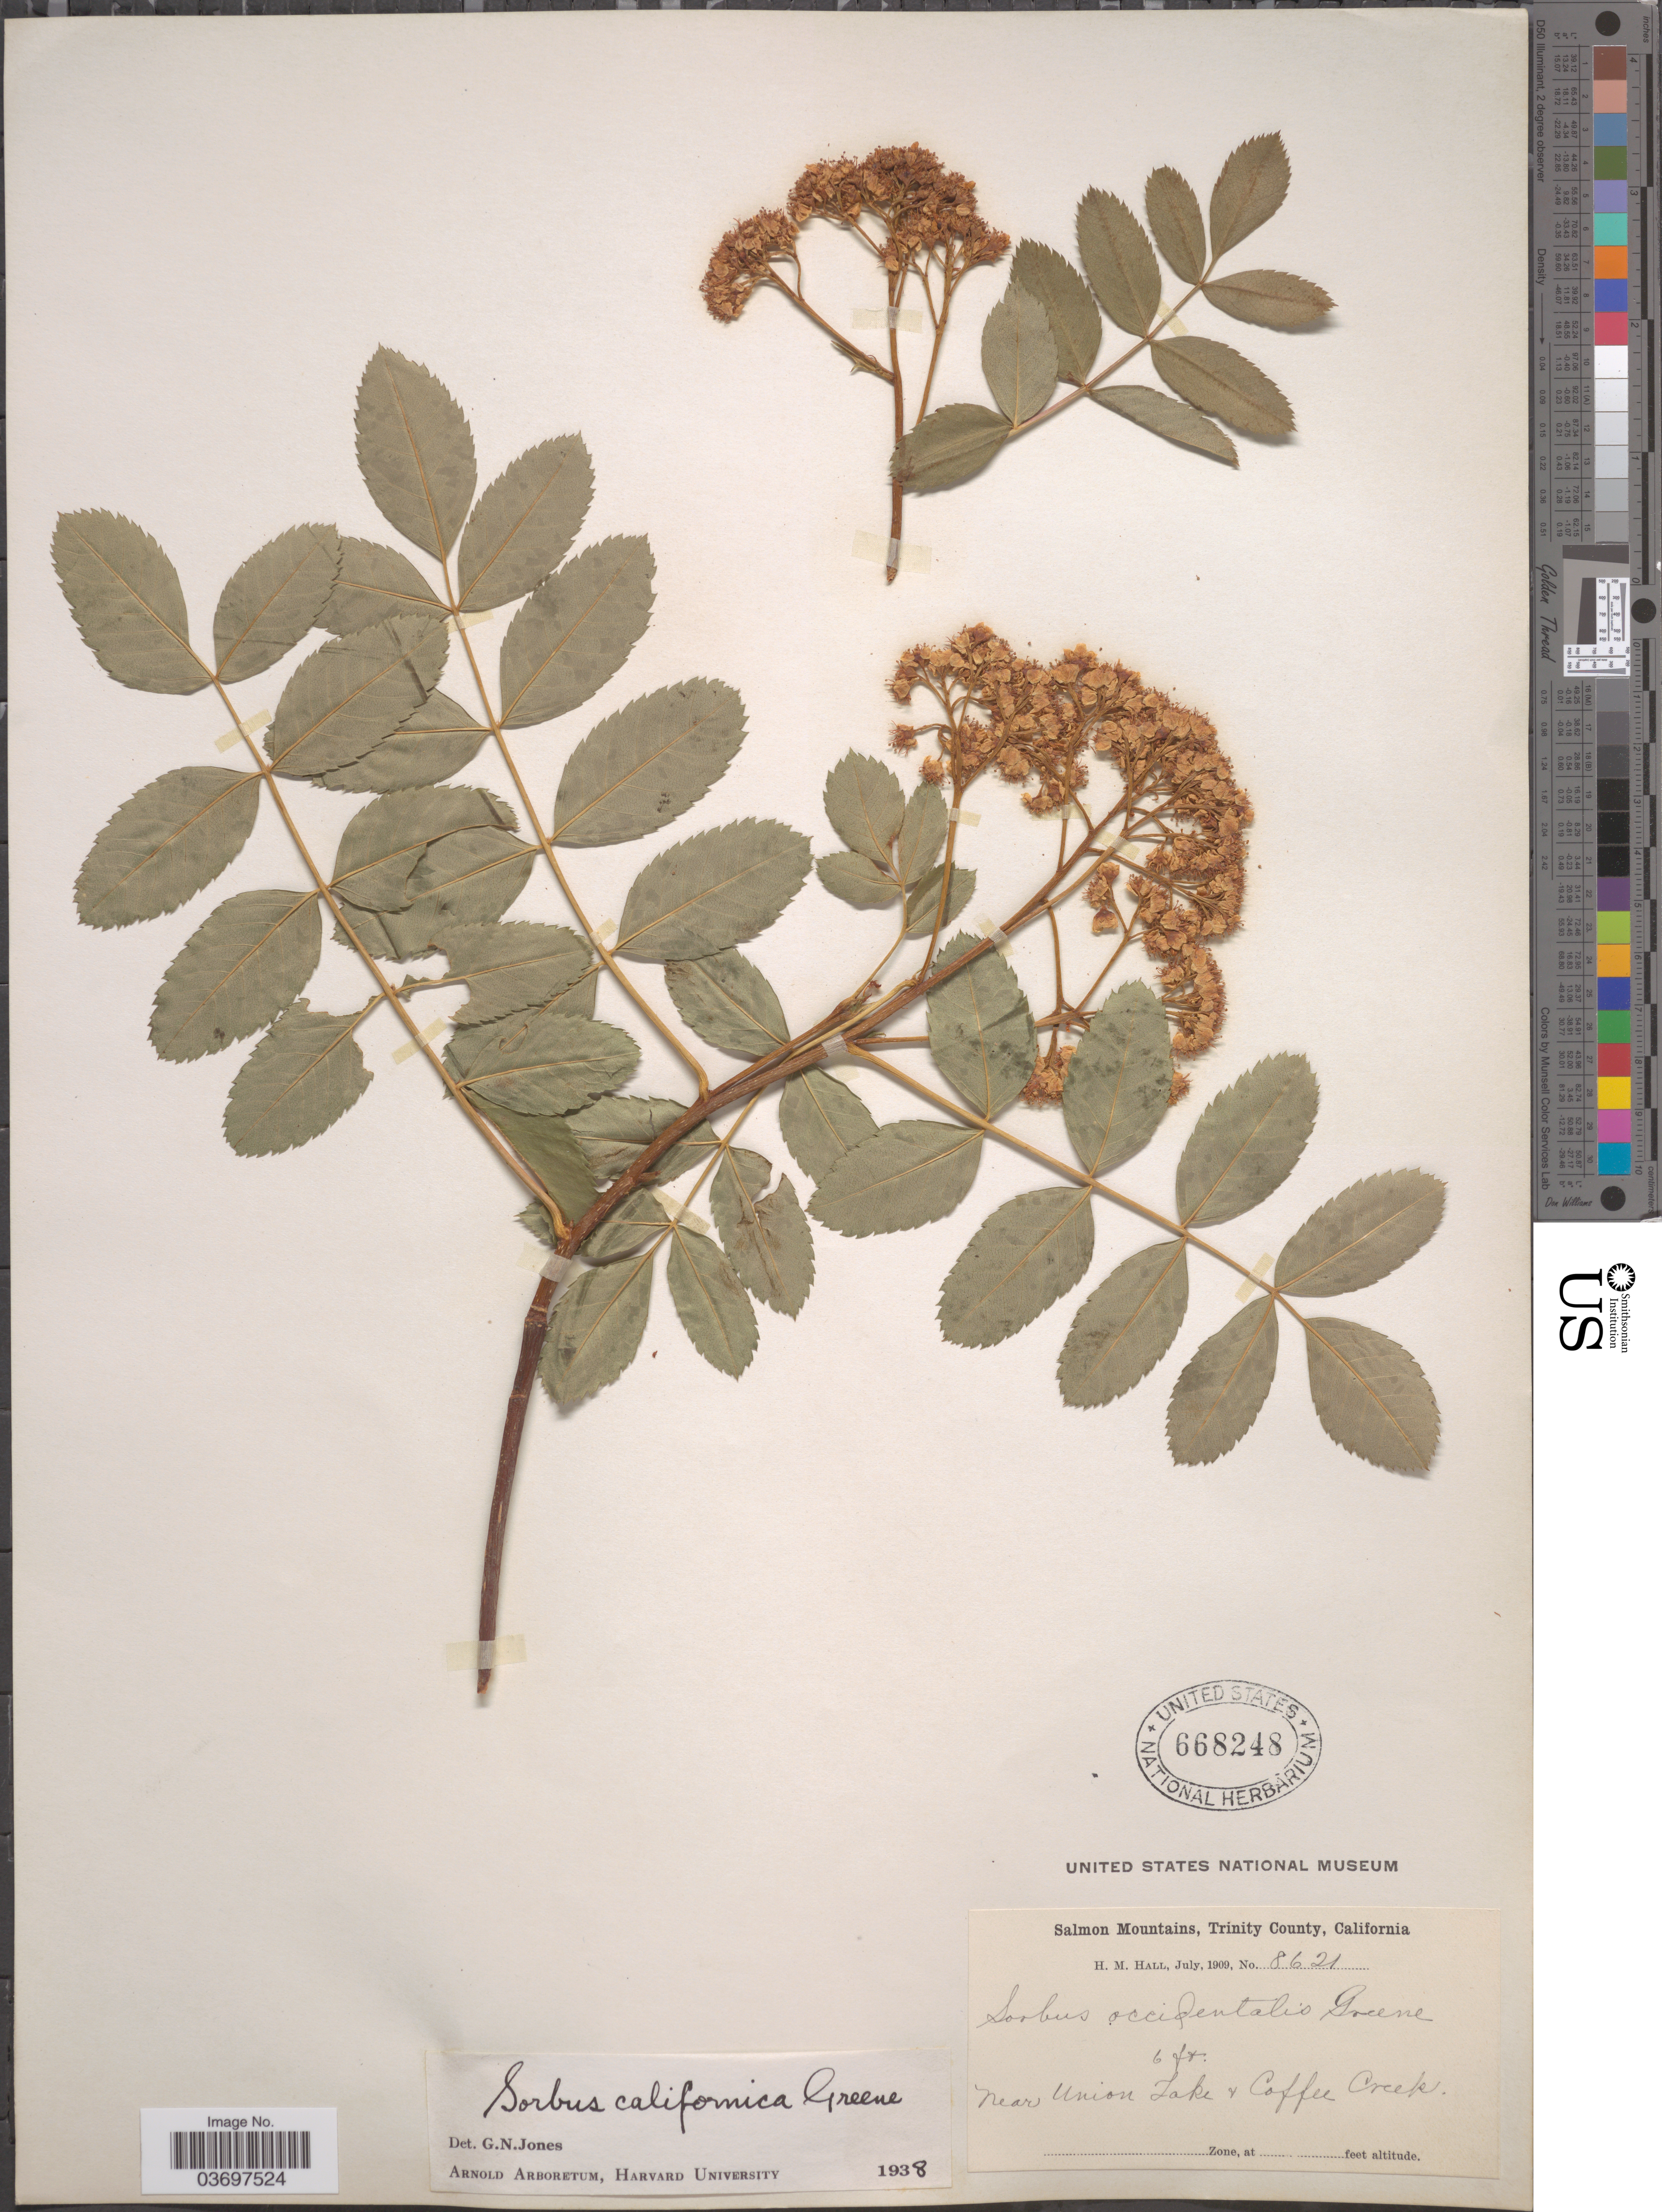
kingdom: Plantae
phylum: Tracheophyta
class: Magnoliopsida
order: Rosales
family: Rosaceae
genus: Sorbus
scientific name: Sorbus californica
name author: Greene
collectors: H. M. Hall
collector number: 8621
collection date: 1909-07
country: United States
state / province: California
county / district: Trinity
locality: Salmon Mountains, Trinity County. Near Union Lake + Coffee Creek.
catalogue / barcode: US 668248